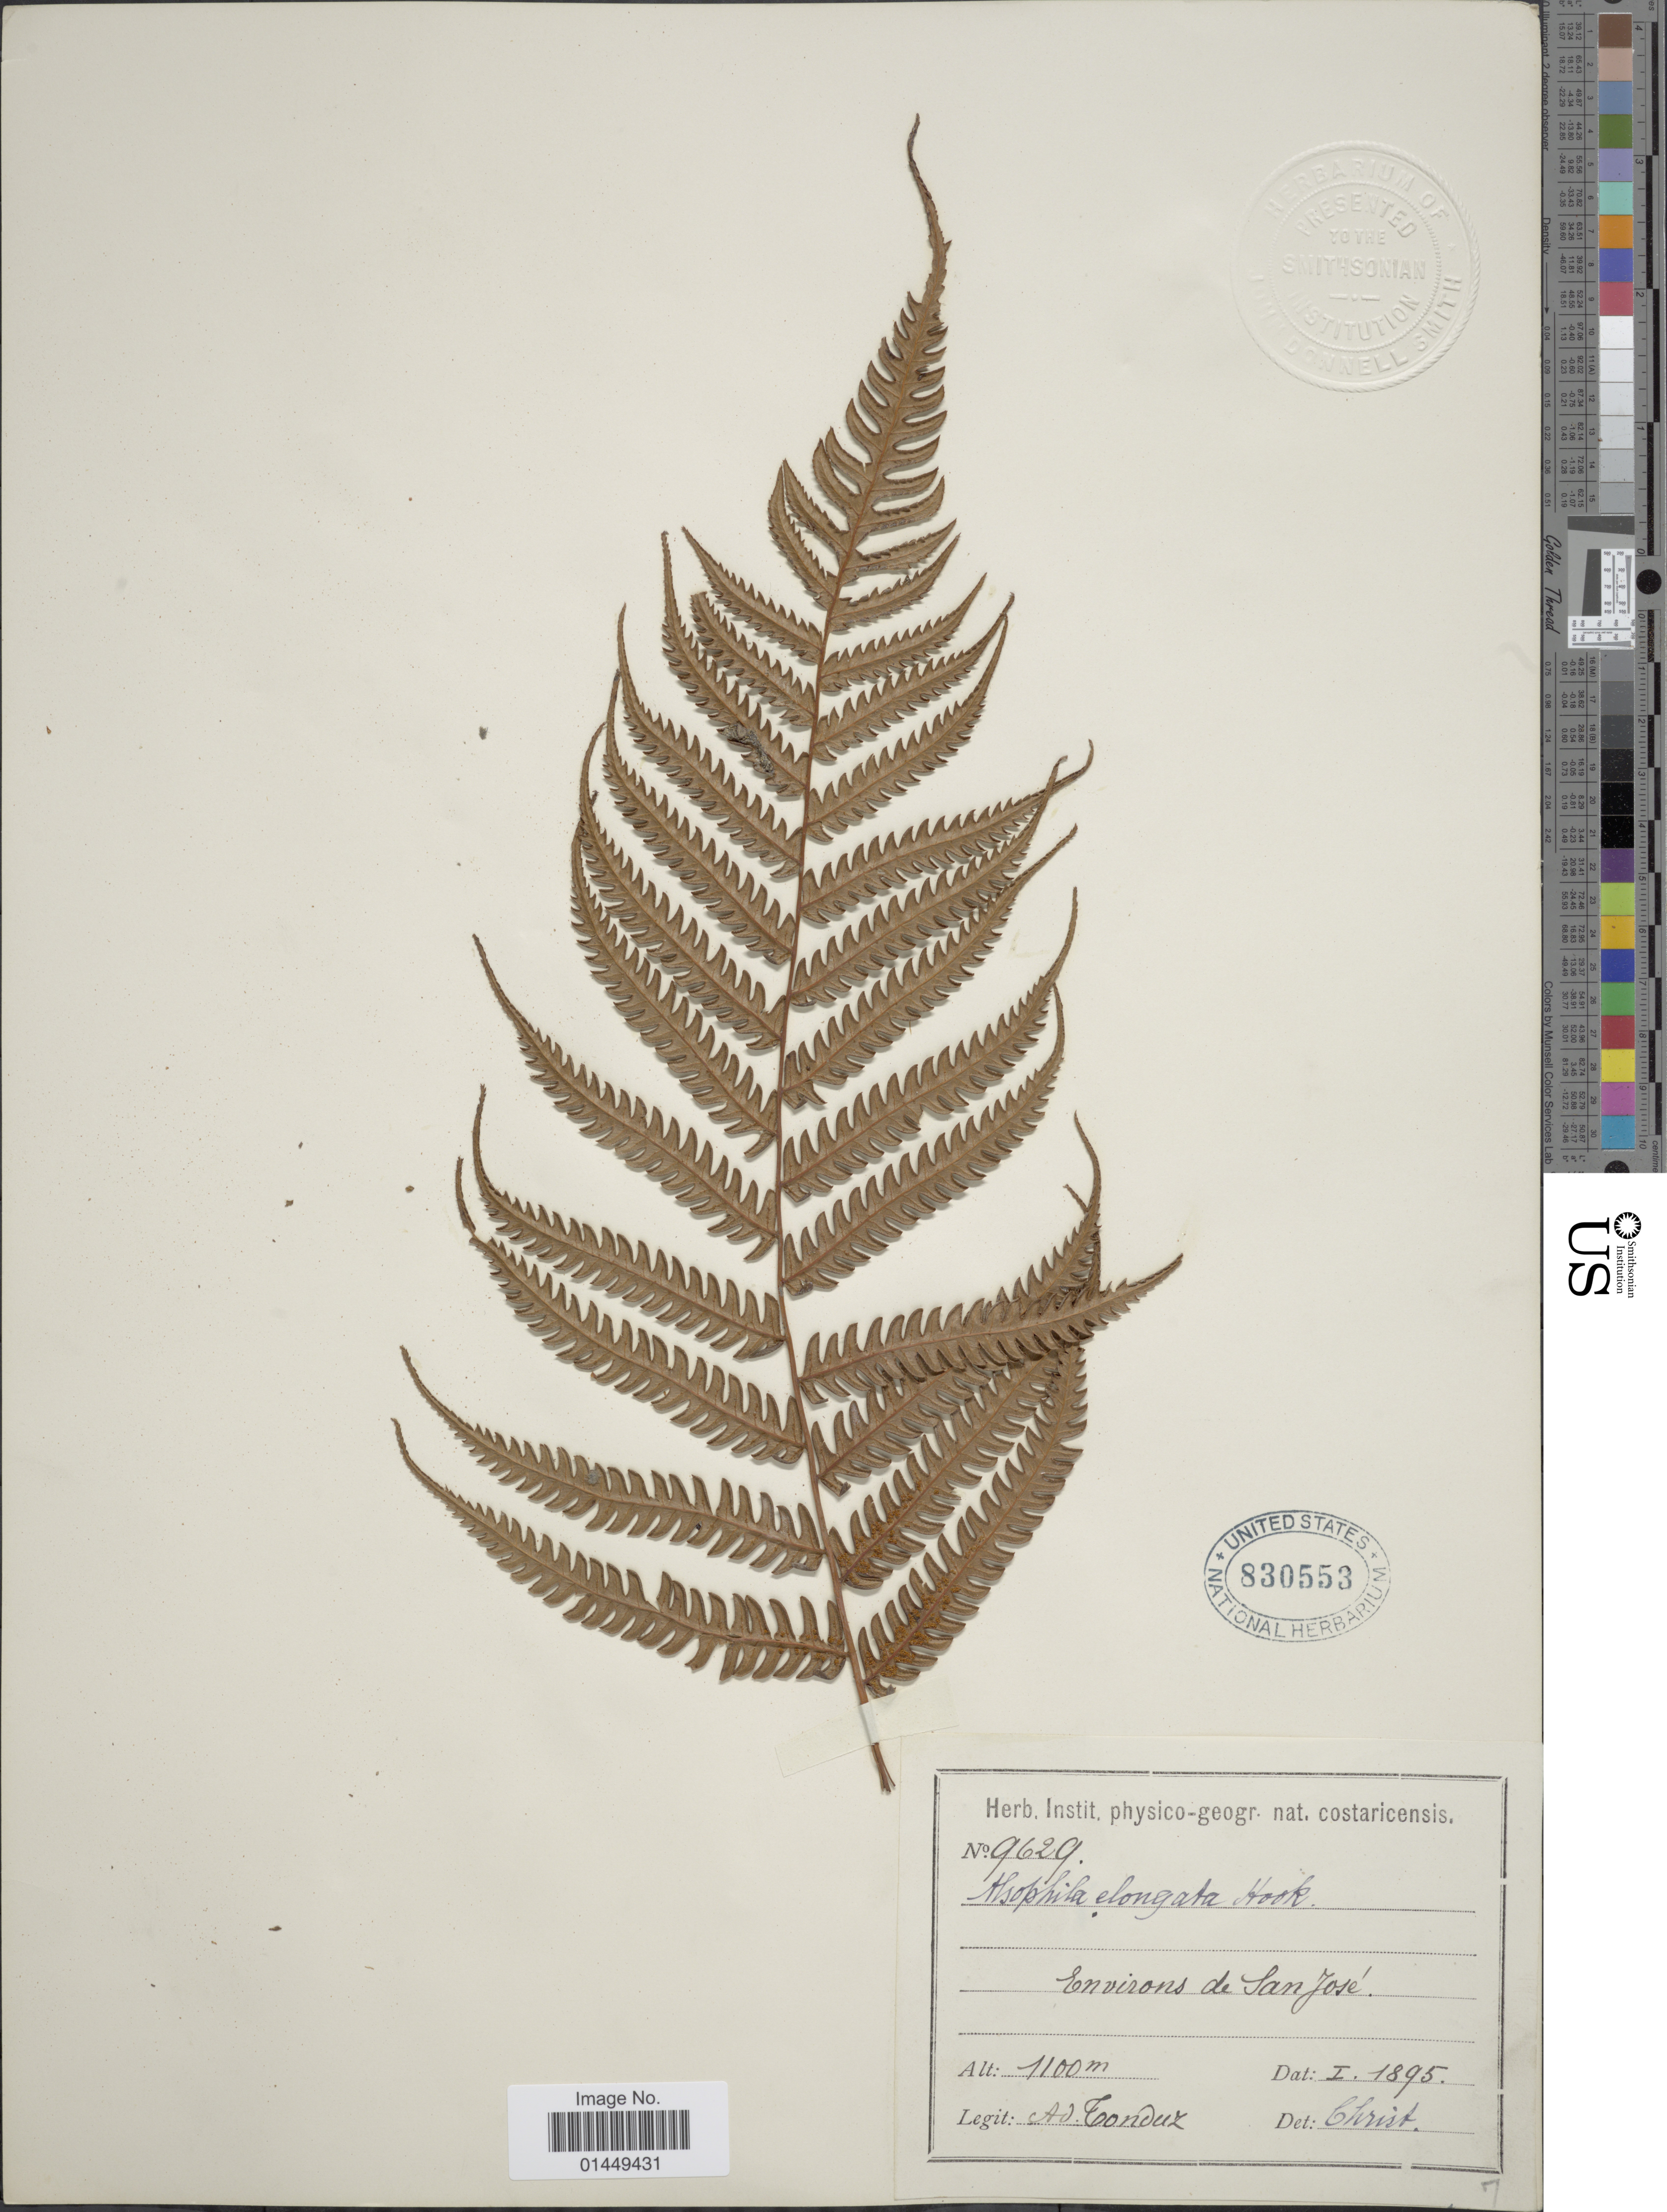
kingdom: Plantae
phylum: Tracheophyta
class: Polypodiopsida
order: Cyatheales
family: Cyatheaceae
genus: Cyathea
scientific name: Cyathea poeppigii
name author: (Hook.) Domin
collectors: A. Tonduz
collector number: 9629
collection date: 1895-01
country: Costa Rica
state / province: San José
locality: Environs de San José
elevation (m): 1100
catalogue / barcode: US 830553